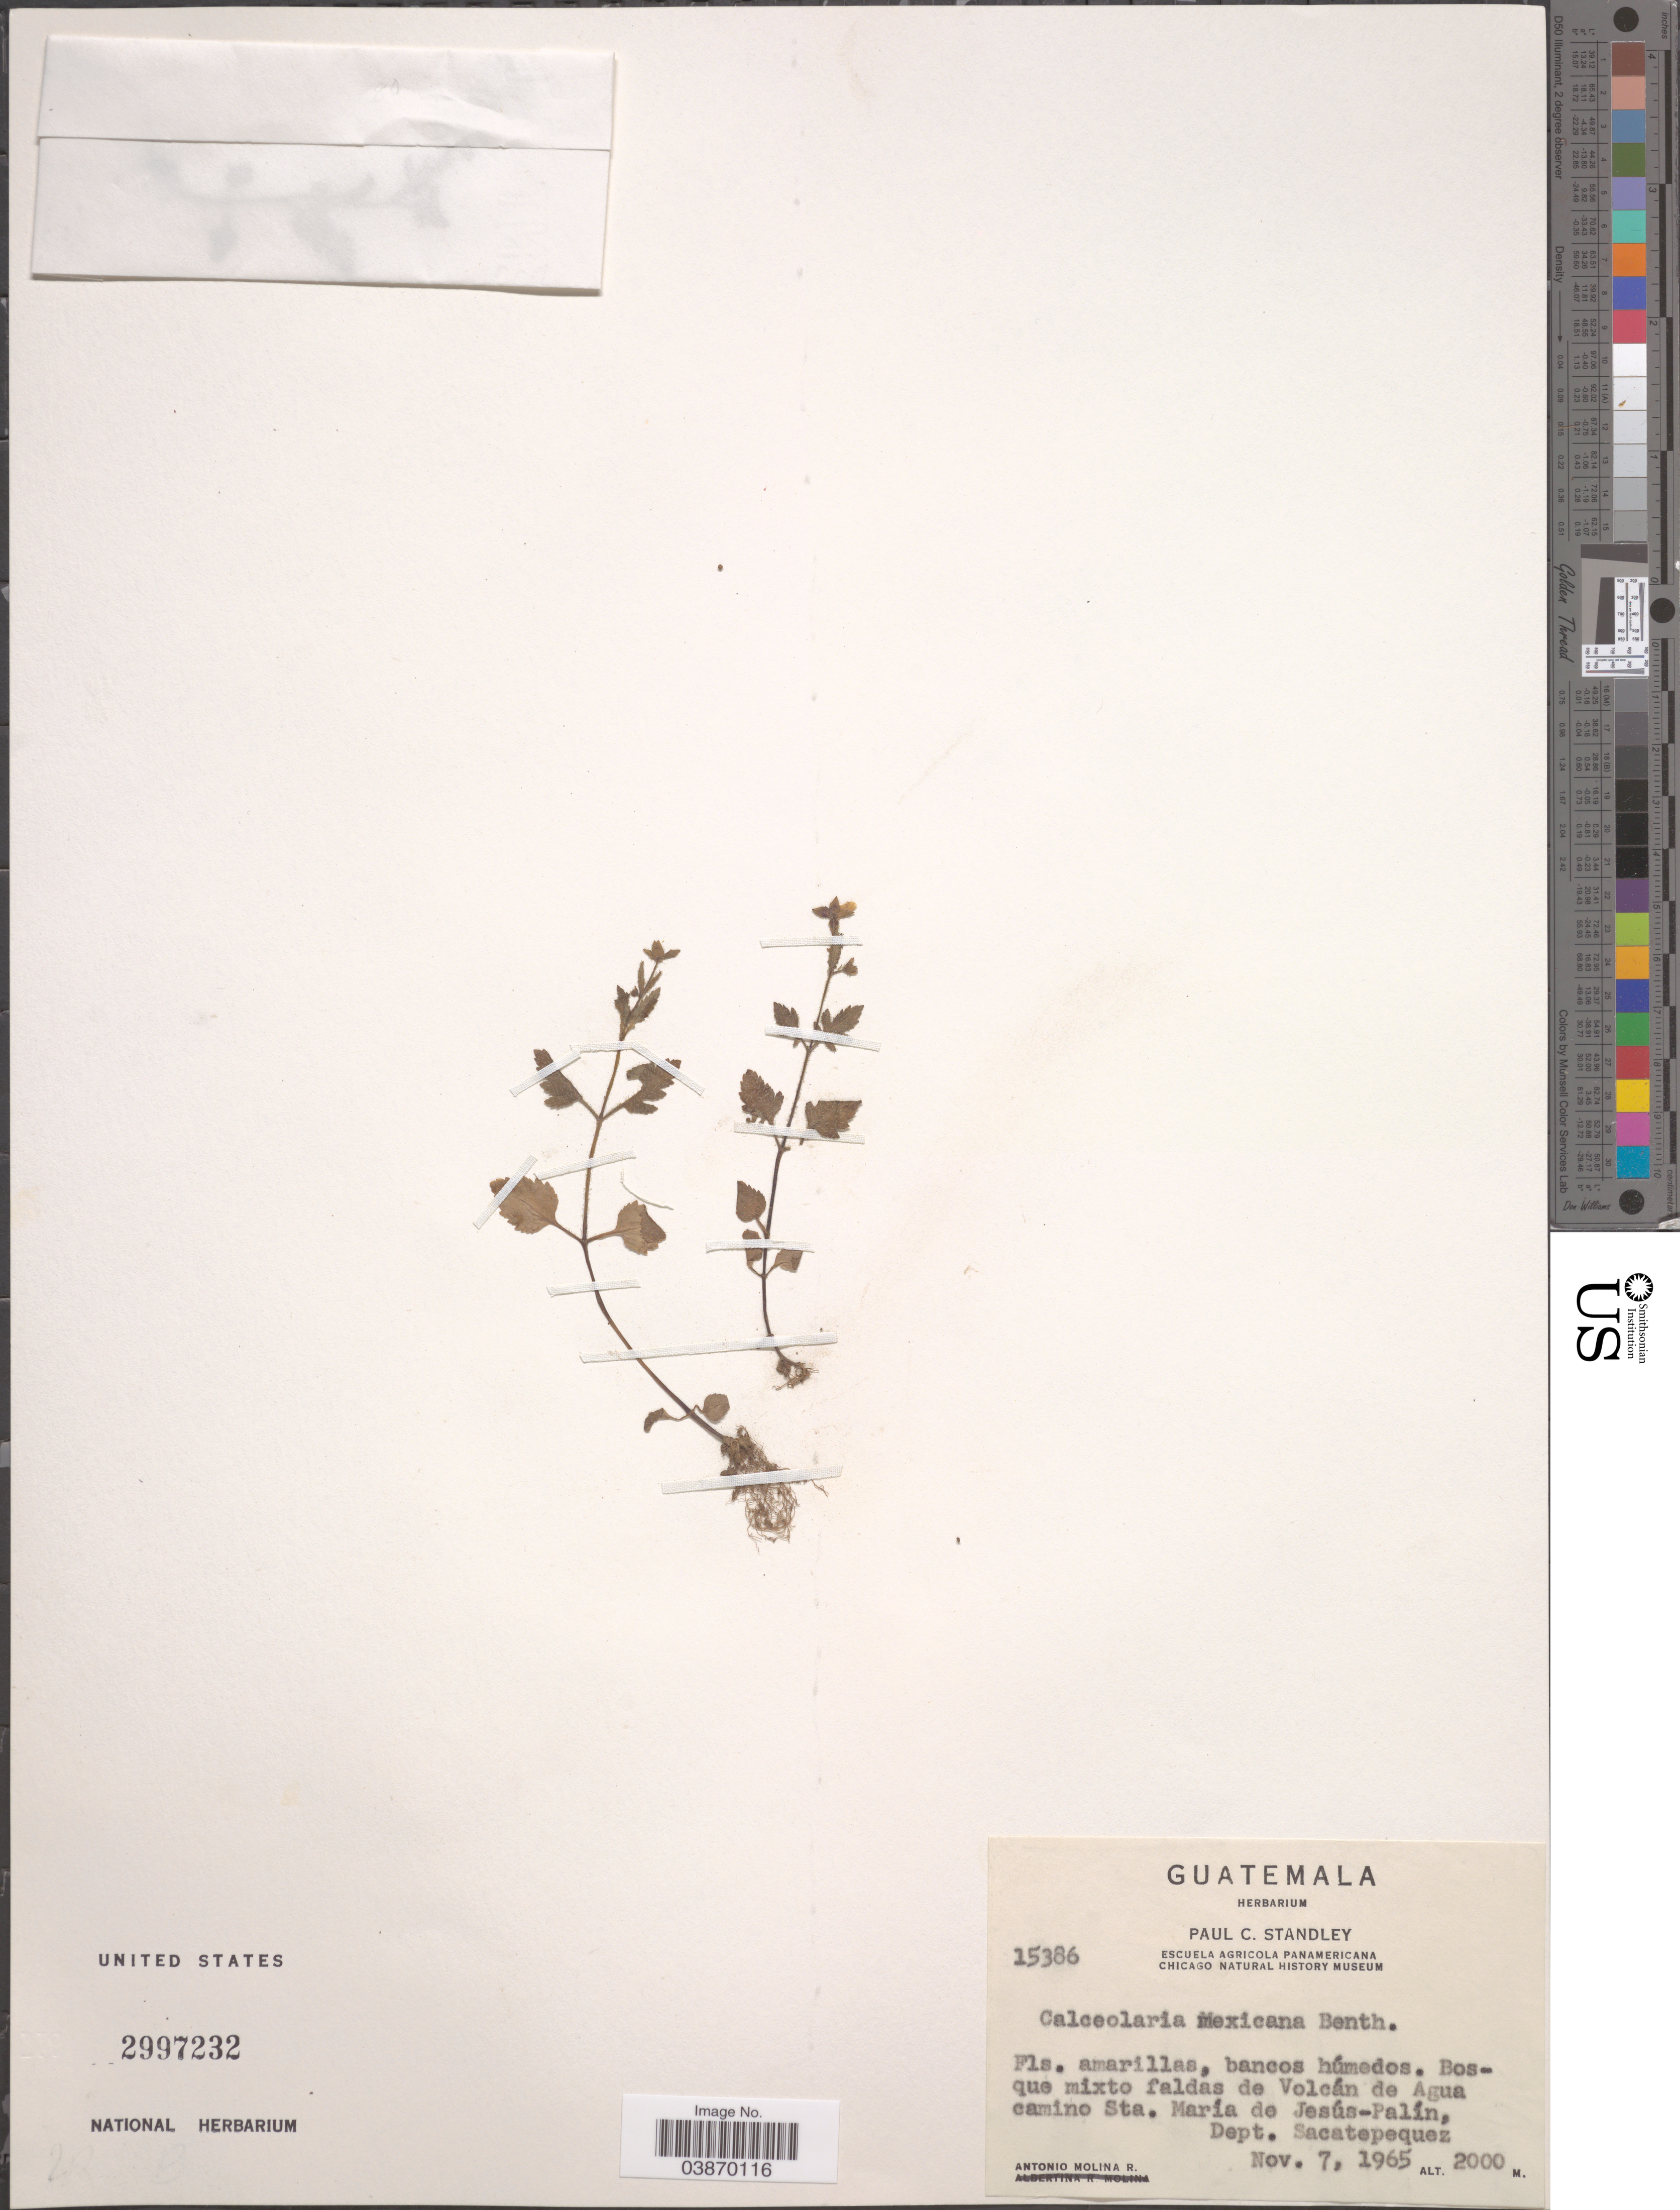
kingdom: Plantae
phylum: Tracheophyta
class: Magnoliopsida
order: Lamiales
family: Calceolariaceae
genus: Calceolaria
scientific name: Calceolaria mexicana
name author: Benth.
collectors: A. Molina R.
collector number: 15386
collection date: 1965-11-07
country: Guatemala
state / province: Sacatepequez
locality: Bosque mixto faldas de Volcán de Agua camino Sta. María de Jesús-Palín, Dept. Sacatepequez.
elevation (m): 2000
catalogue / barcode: US 2997232